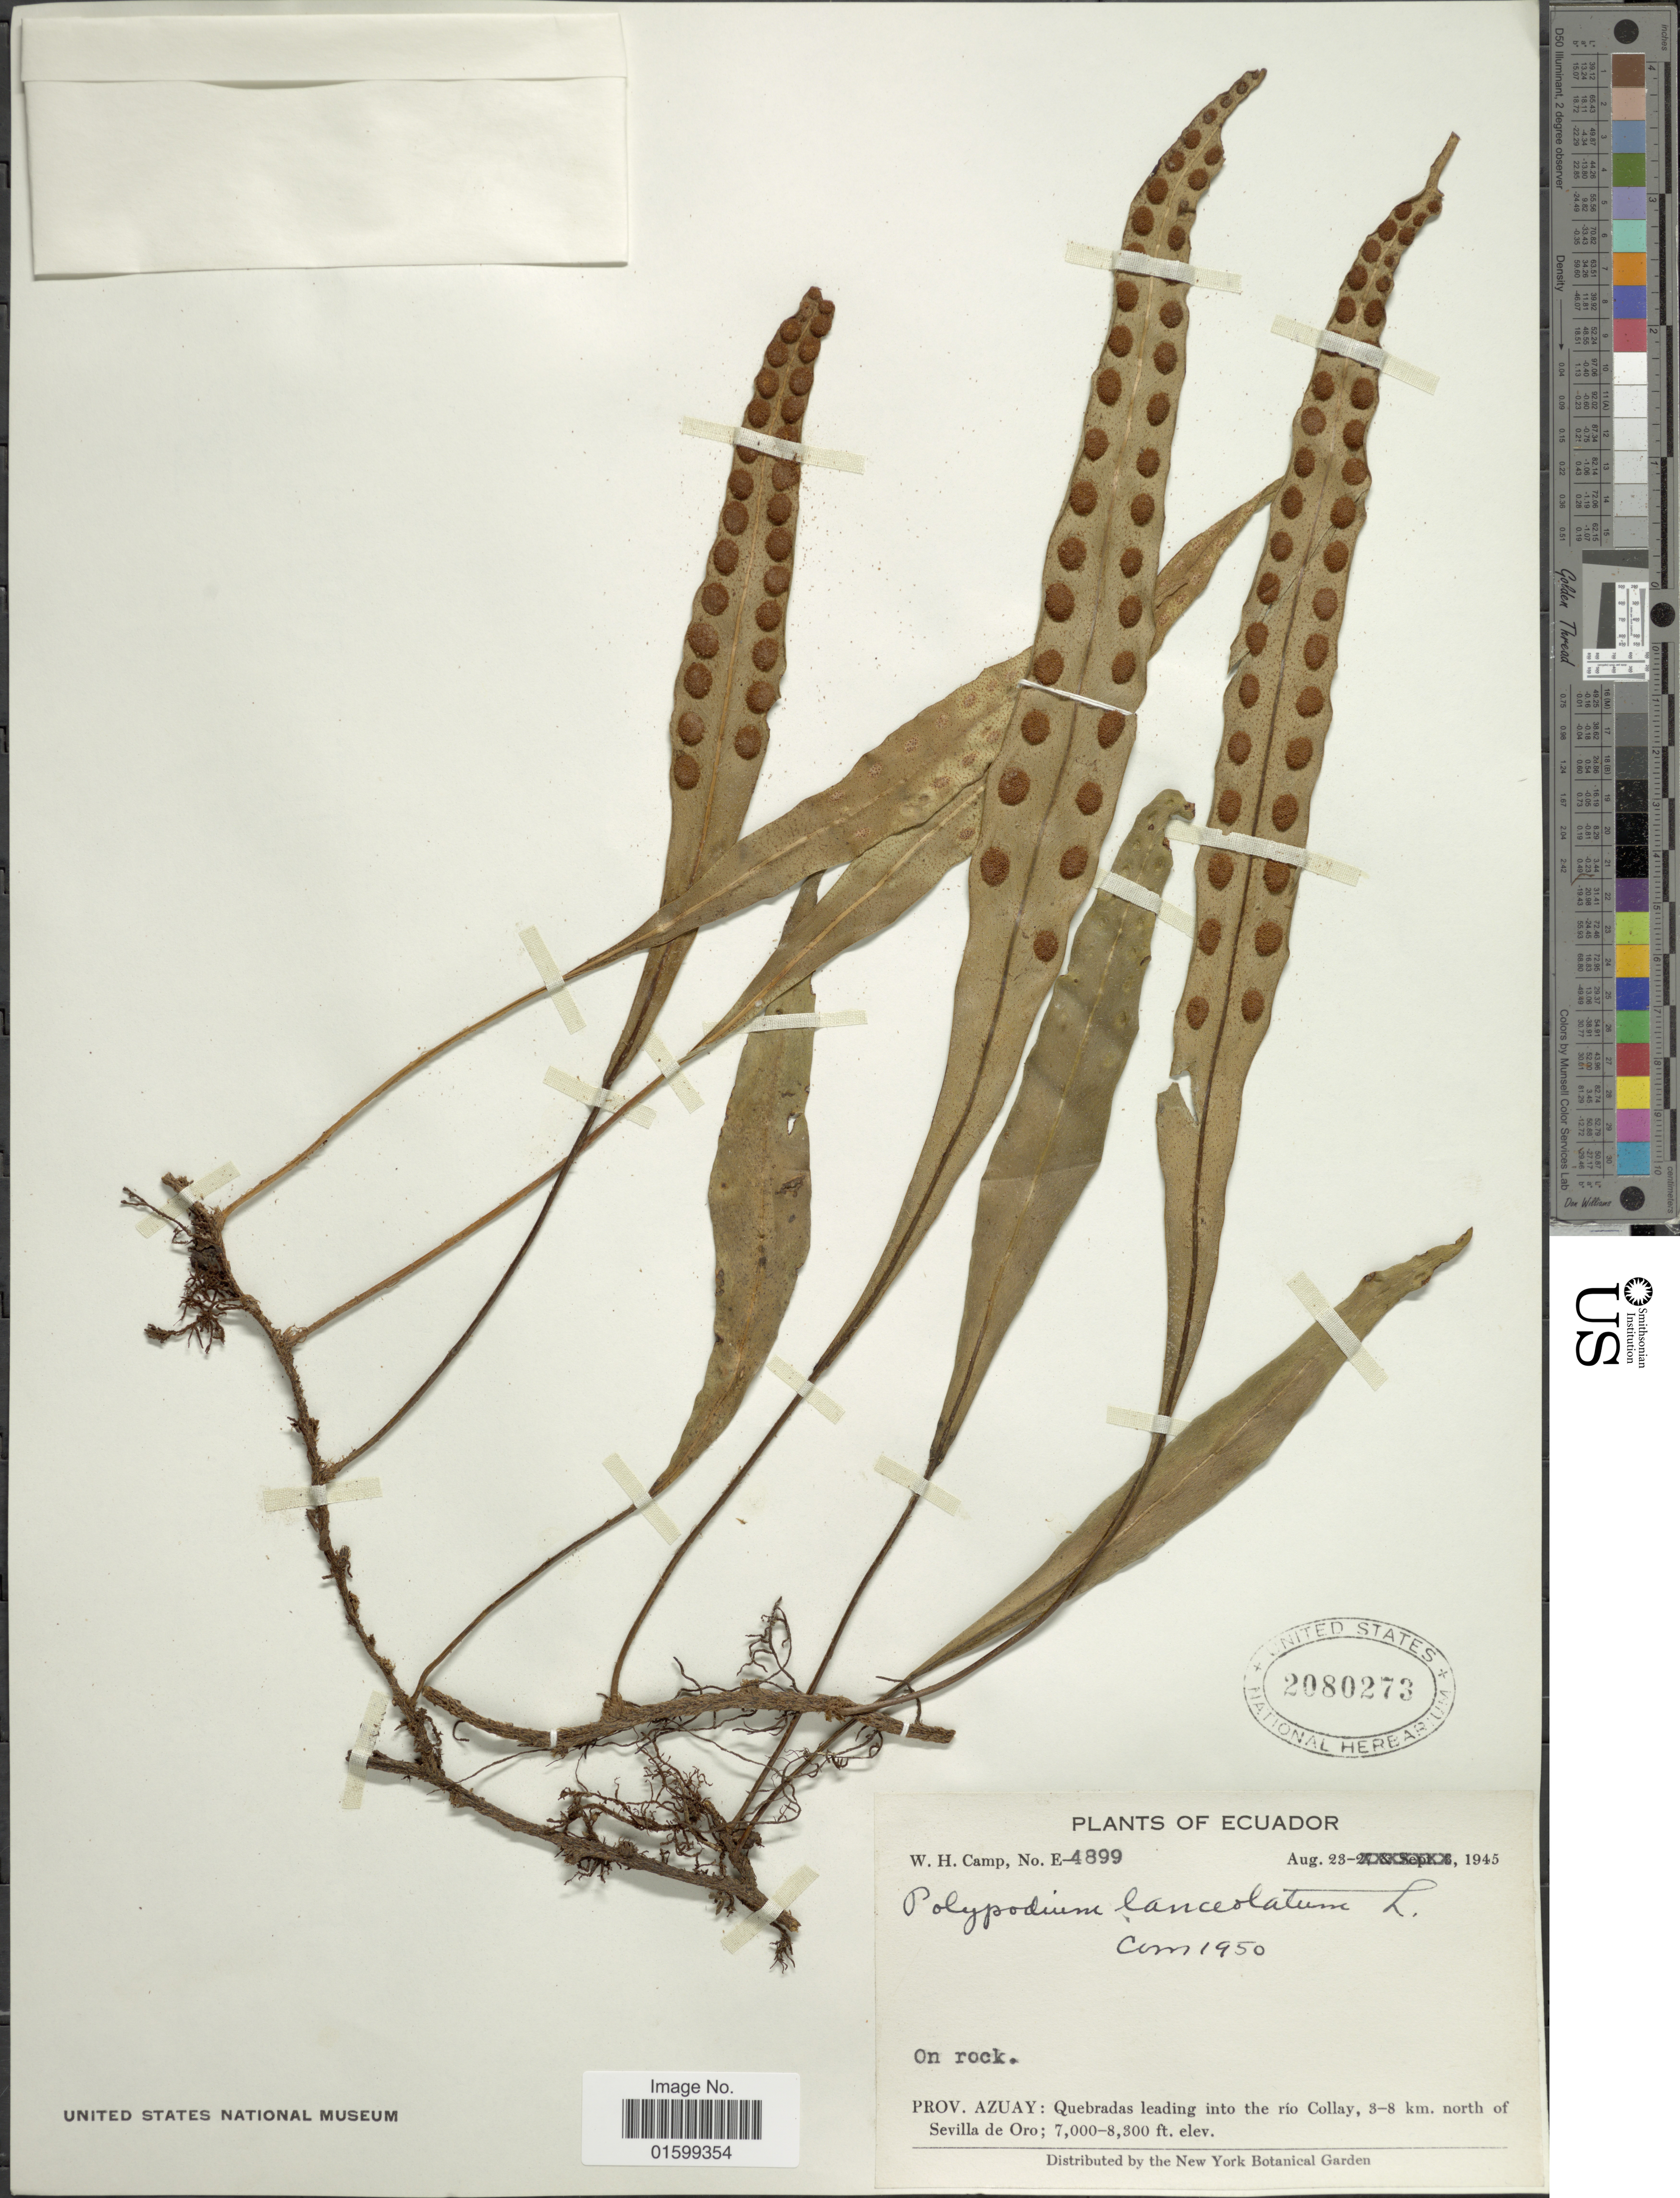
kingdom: Plantae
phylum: Tracheophyta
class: Polypodiopsida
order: Polypodiales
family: Polypodiaceae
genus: Pleopeltis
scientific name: Pleopeltis macrocarpa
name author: (Bory ex Willd.) Kaulf.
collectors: W. H. Camp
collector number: E-4899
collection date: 1945-08-23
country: Ecuador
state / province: Azuay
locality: Quebradas leading into the río Collay, 3-8 km. north of Sevilla de Oro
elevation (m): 2134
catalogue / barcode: US 2080273